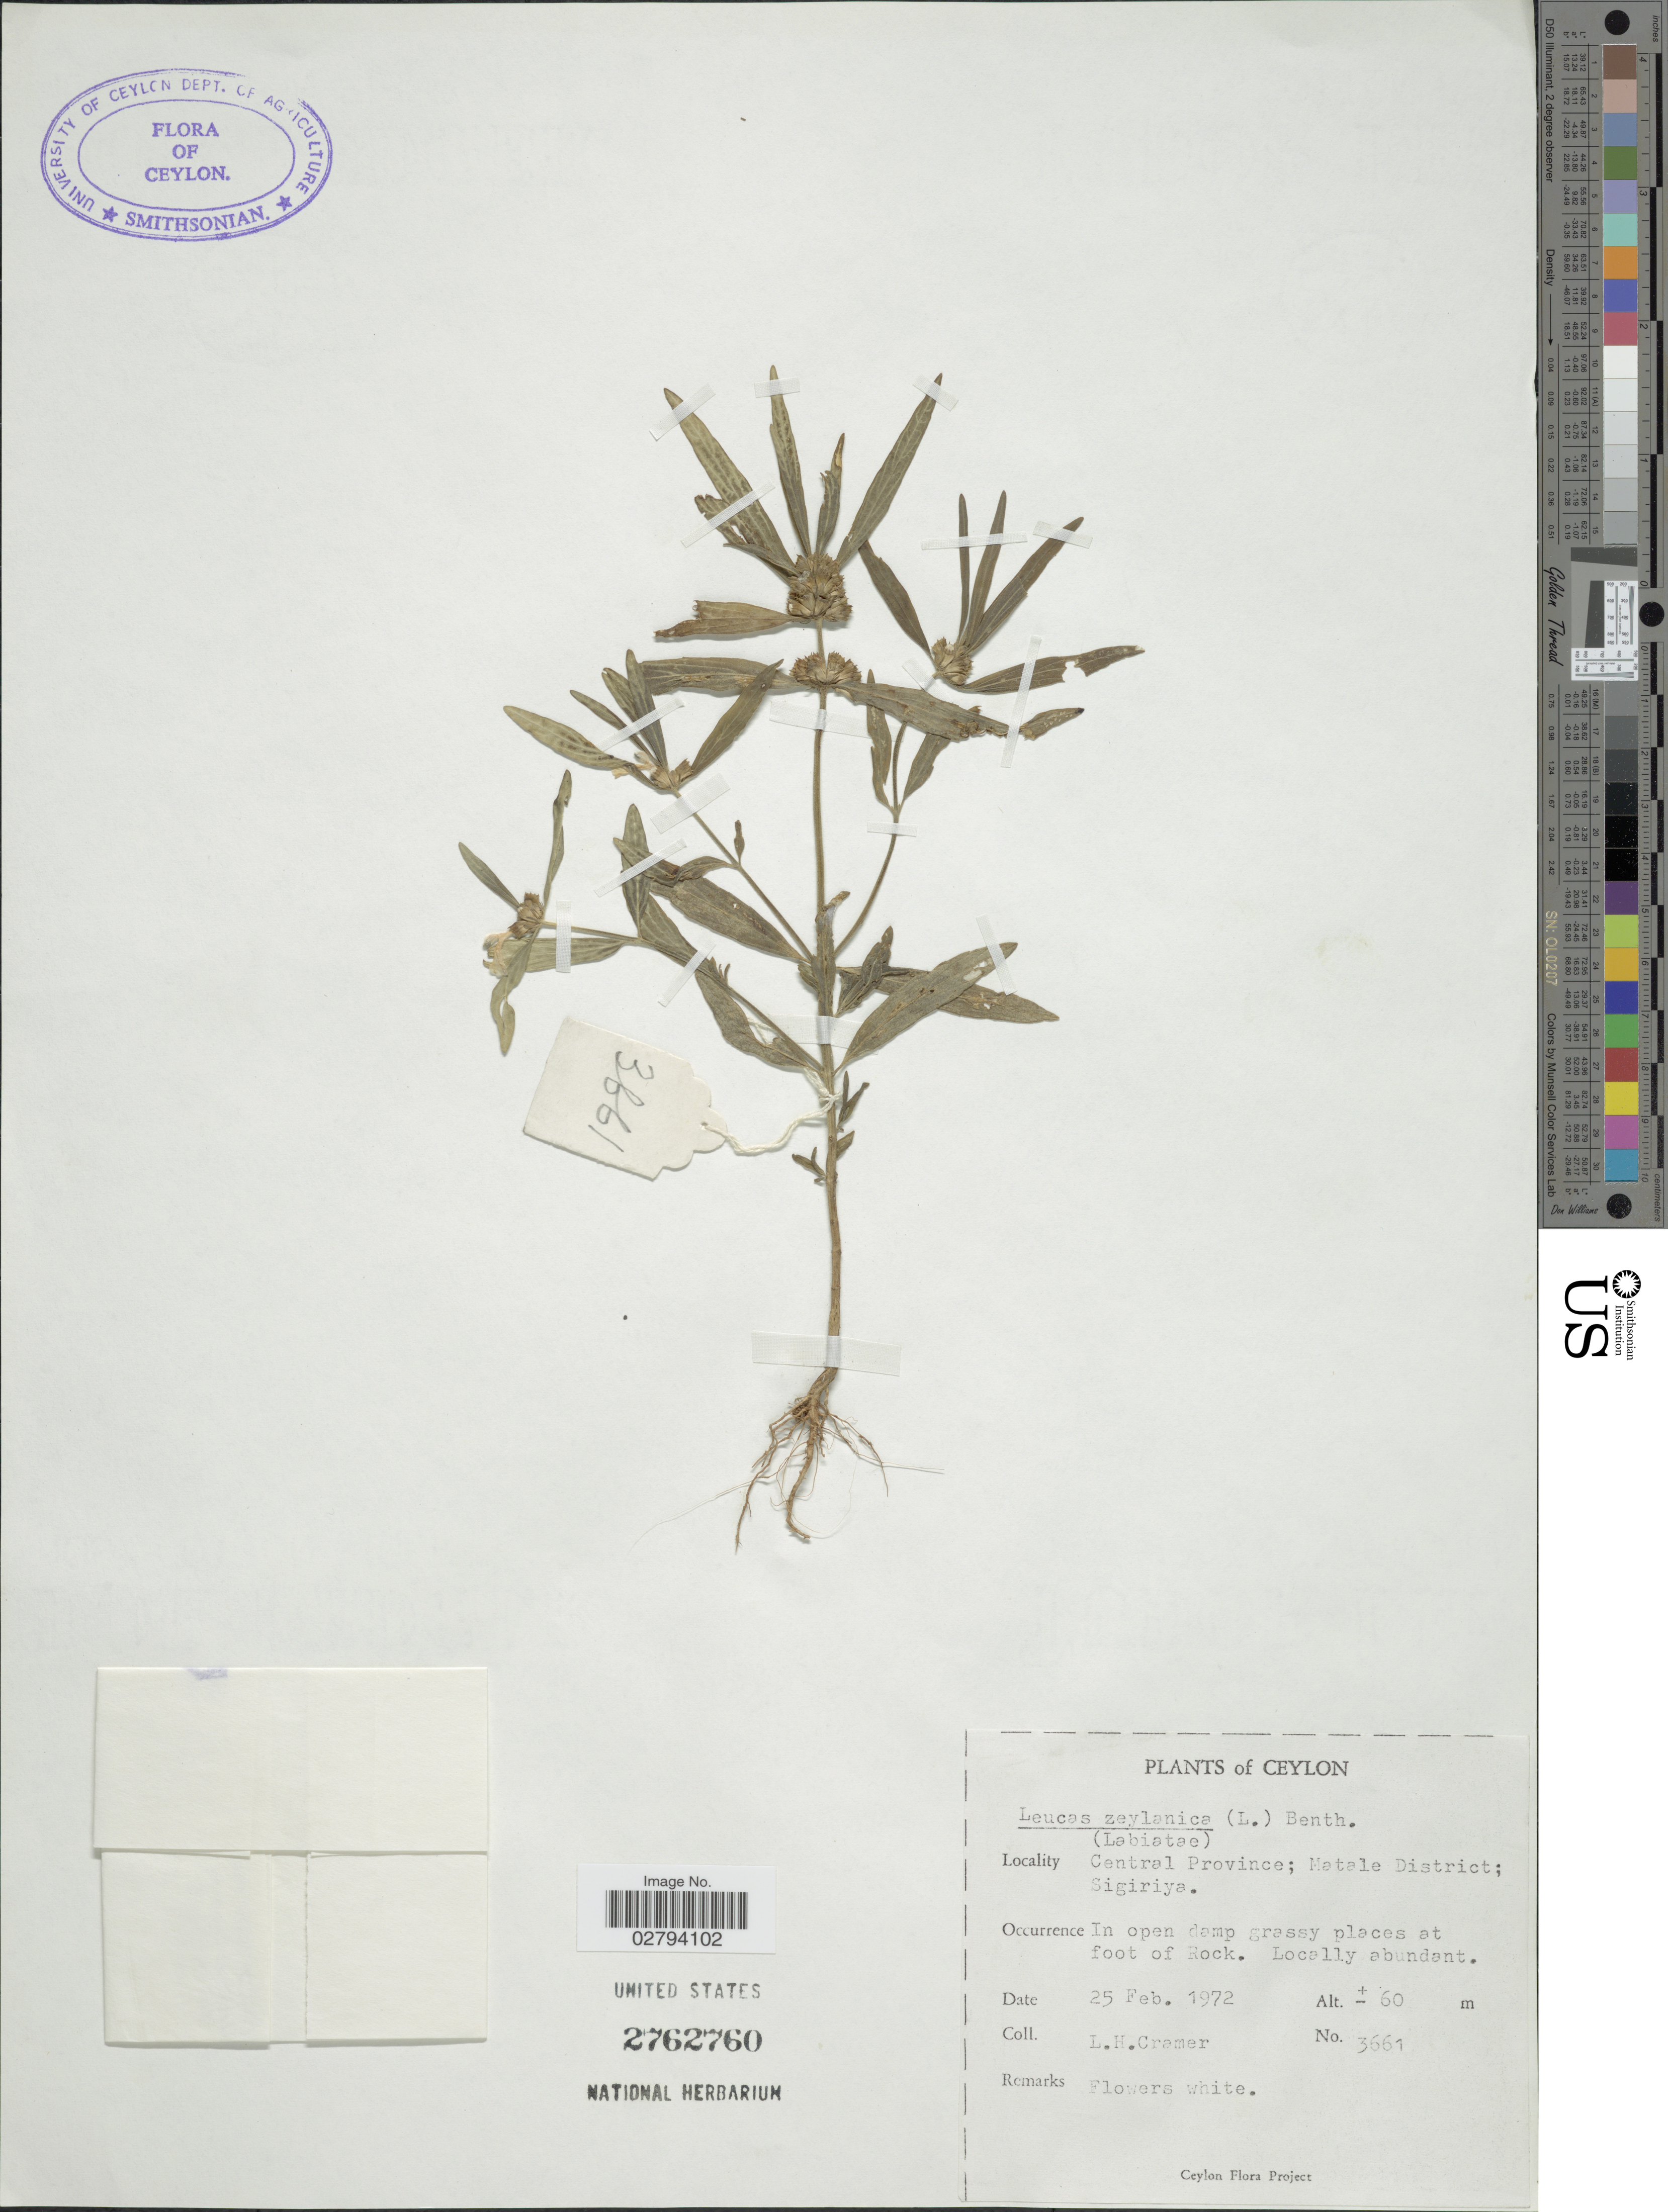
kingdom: Plantae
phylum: Tracheophyta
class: Magnoliopsida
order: Lamiales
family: Lamiaceae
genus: Leucas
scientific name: Leucas zeylanica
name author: (L.) W.T. Aiton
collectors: L. H. Cramer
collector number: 3661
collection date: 1972-02-25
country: Sri Lanka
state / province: Central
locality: Ceylon, Central Province; Matale District; Sigiriya.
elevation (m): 60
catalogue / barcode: US 2762760